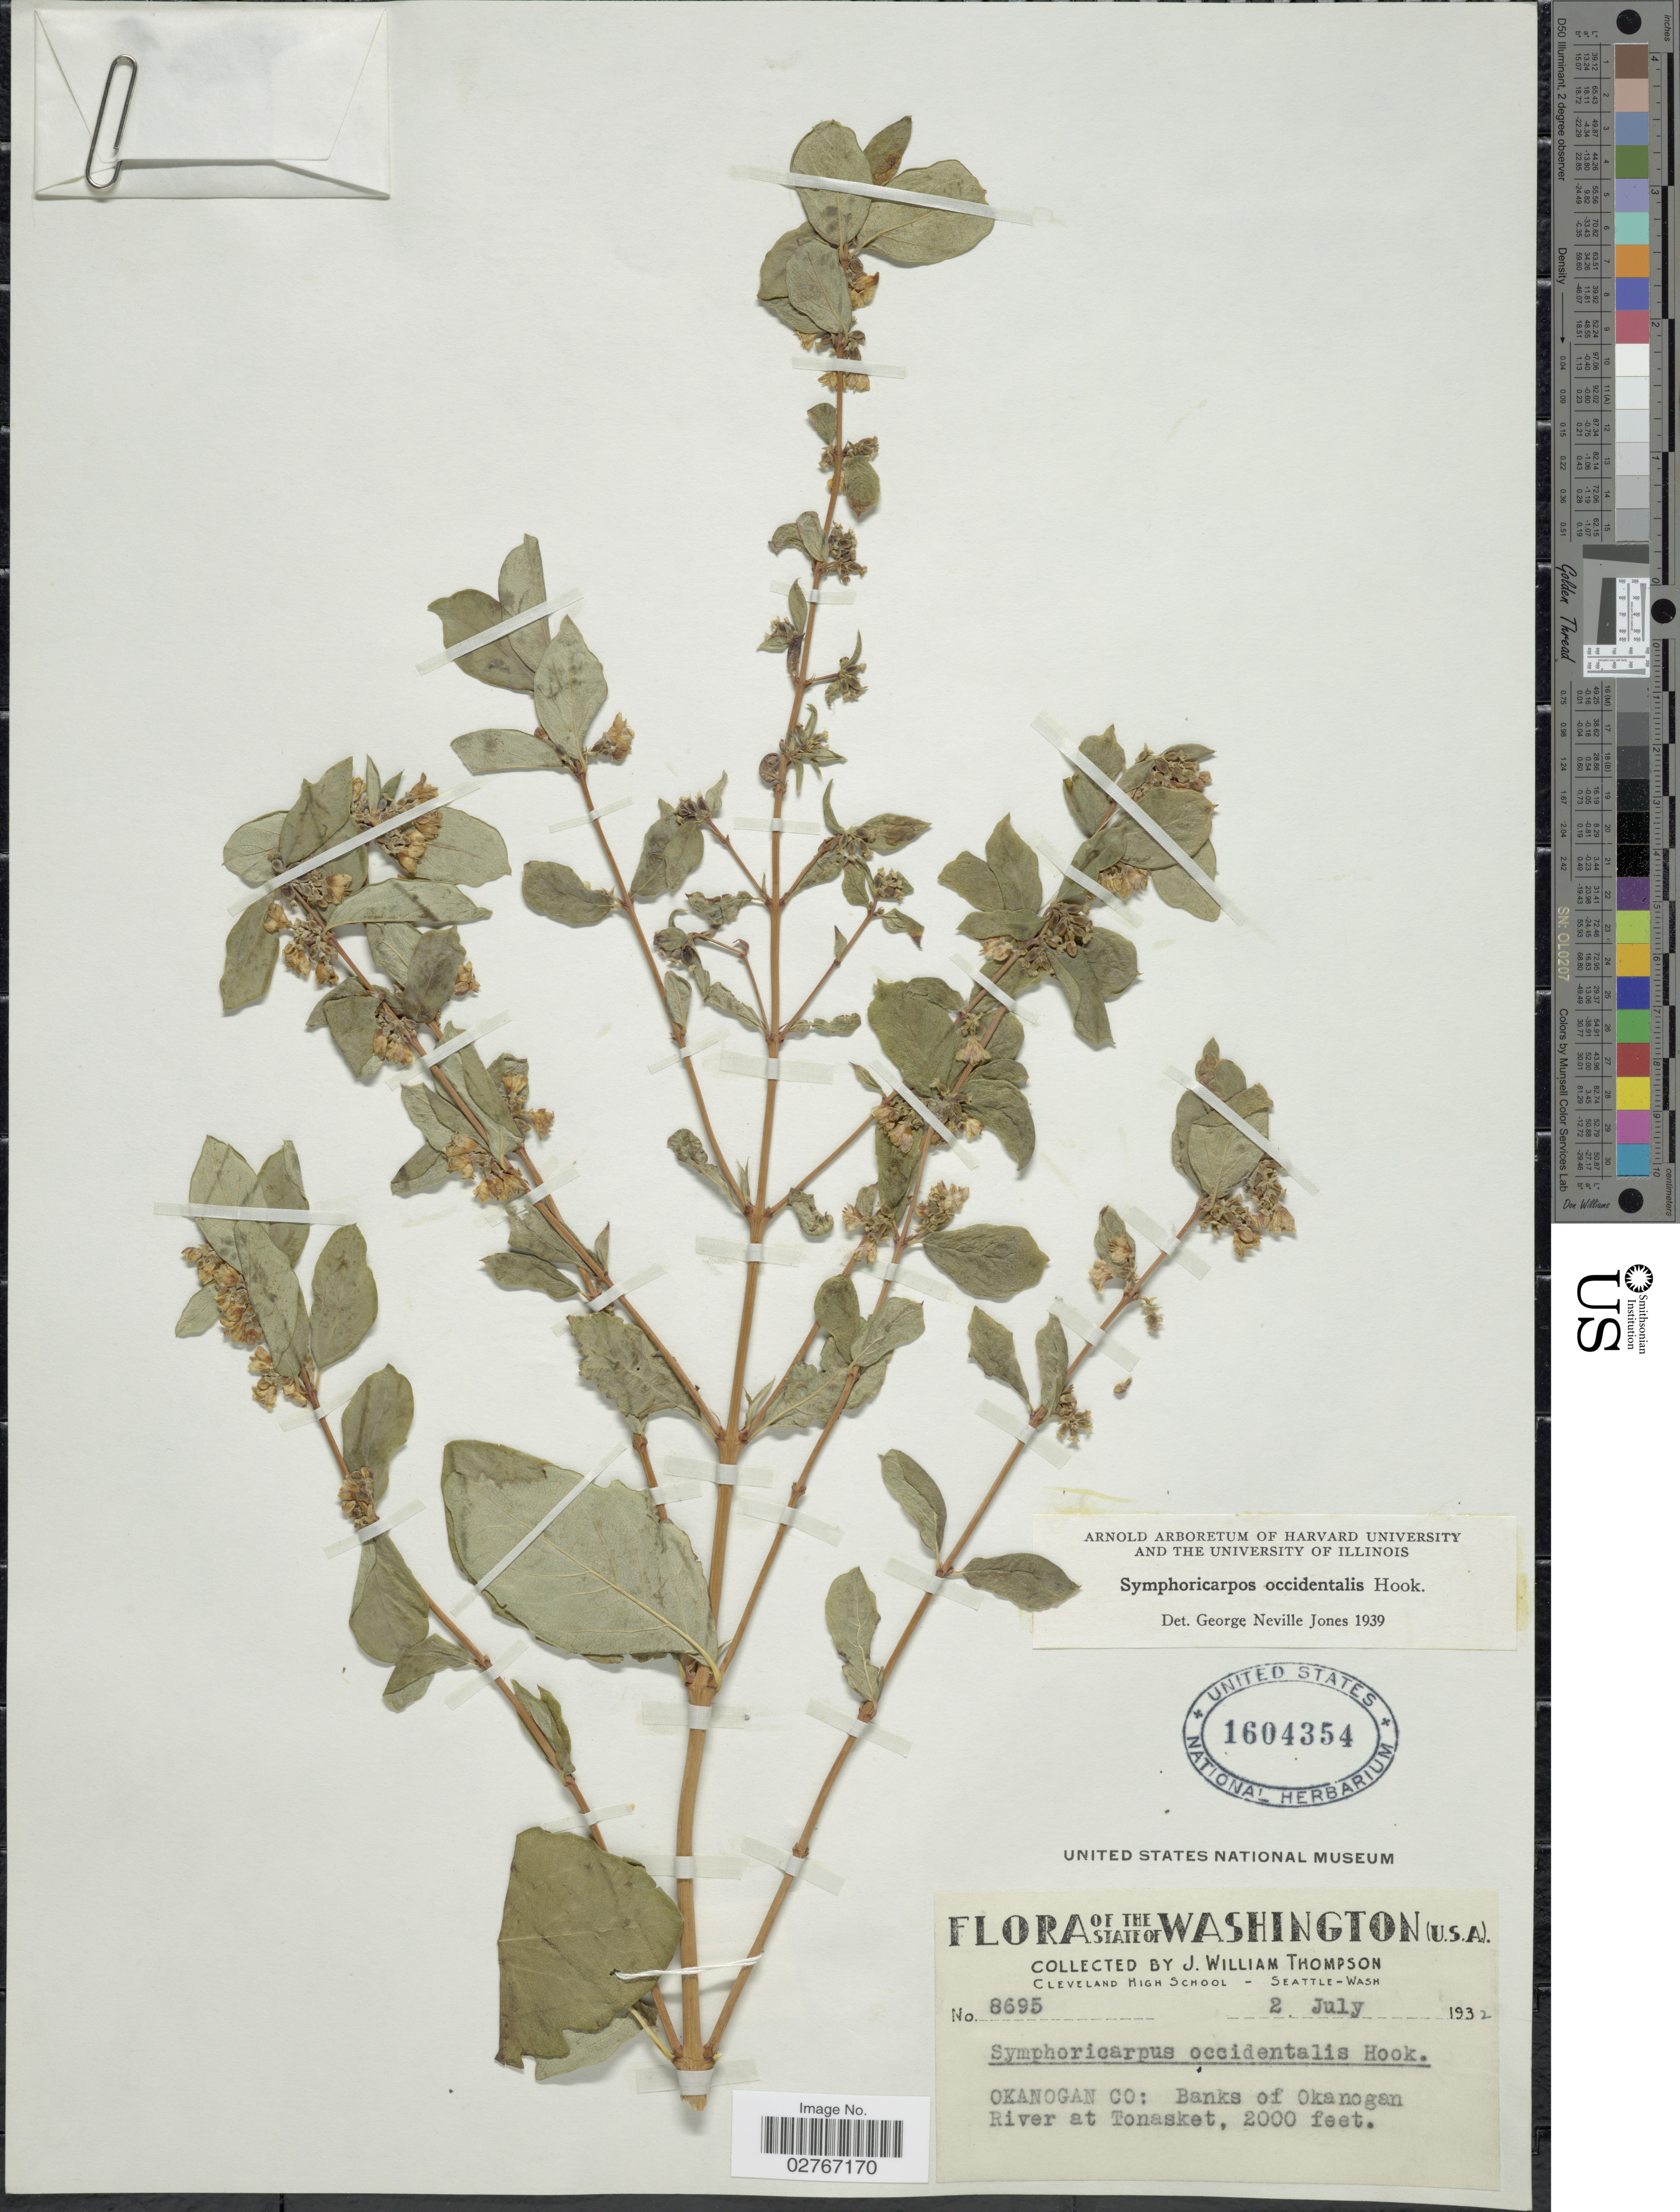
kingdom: Plantae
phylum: Tracheophyta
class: Magnoliopsida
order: Dipsacales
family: Caprifoliaceae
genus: Symphoricarpos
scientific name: Symphoricarpos occidentalis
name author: (R. Br.) Hook.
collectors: J. W. Thompson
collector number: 8695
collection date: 1932-07-02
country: United States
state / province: Washington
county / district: Okanogan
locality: Okanogan Co: Banks of Okanogan, River near Tonasket.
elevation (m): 610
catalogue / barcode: US 1604354